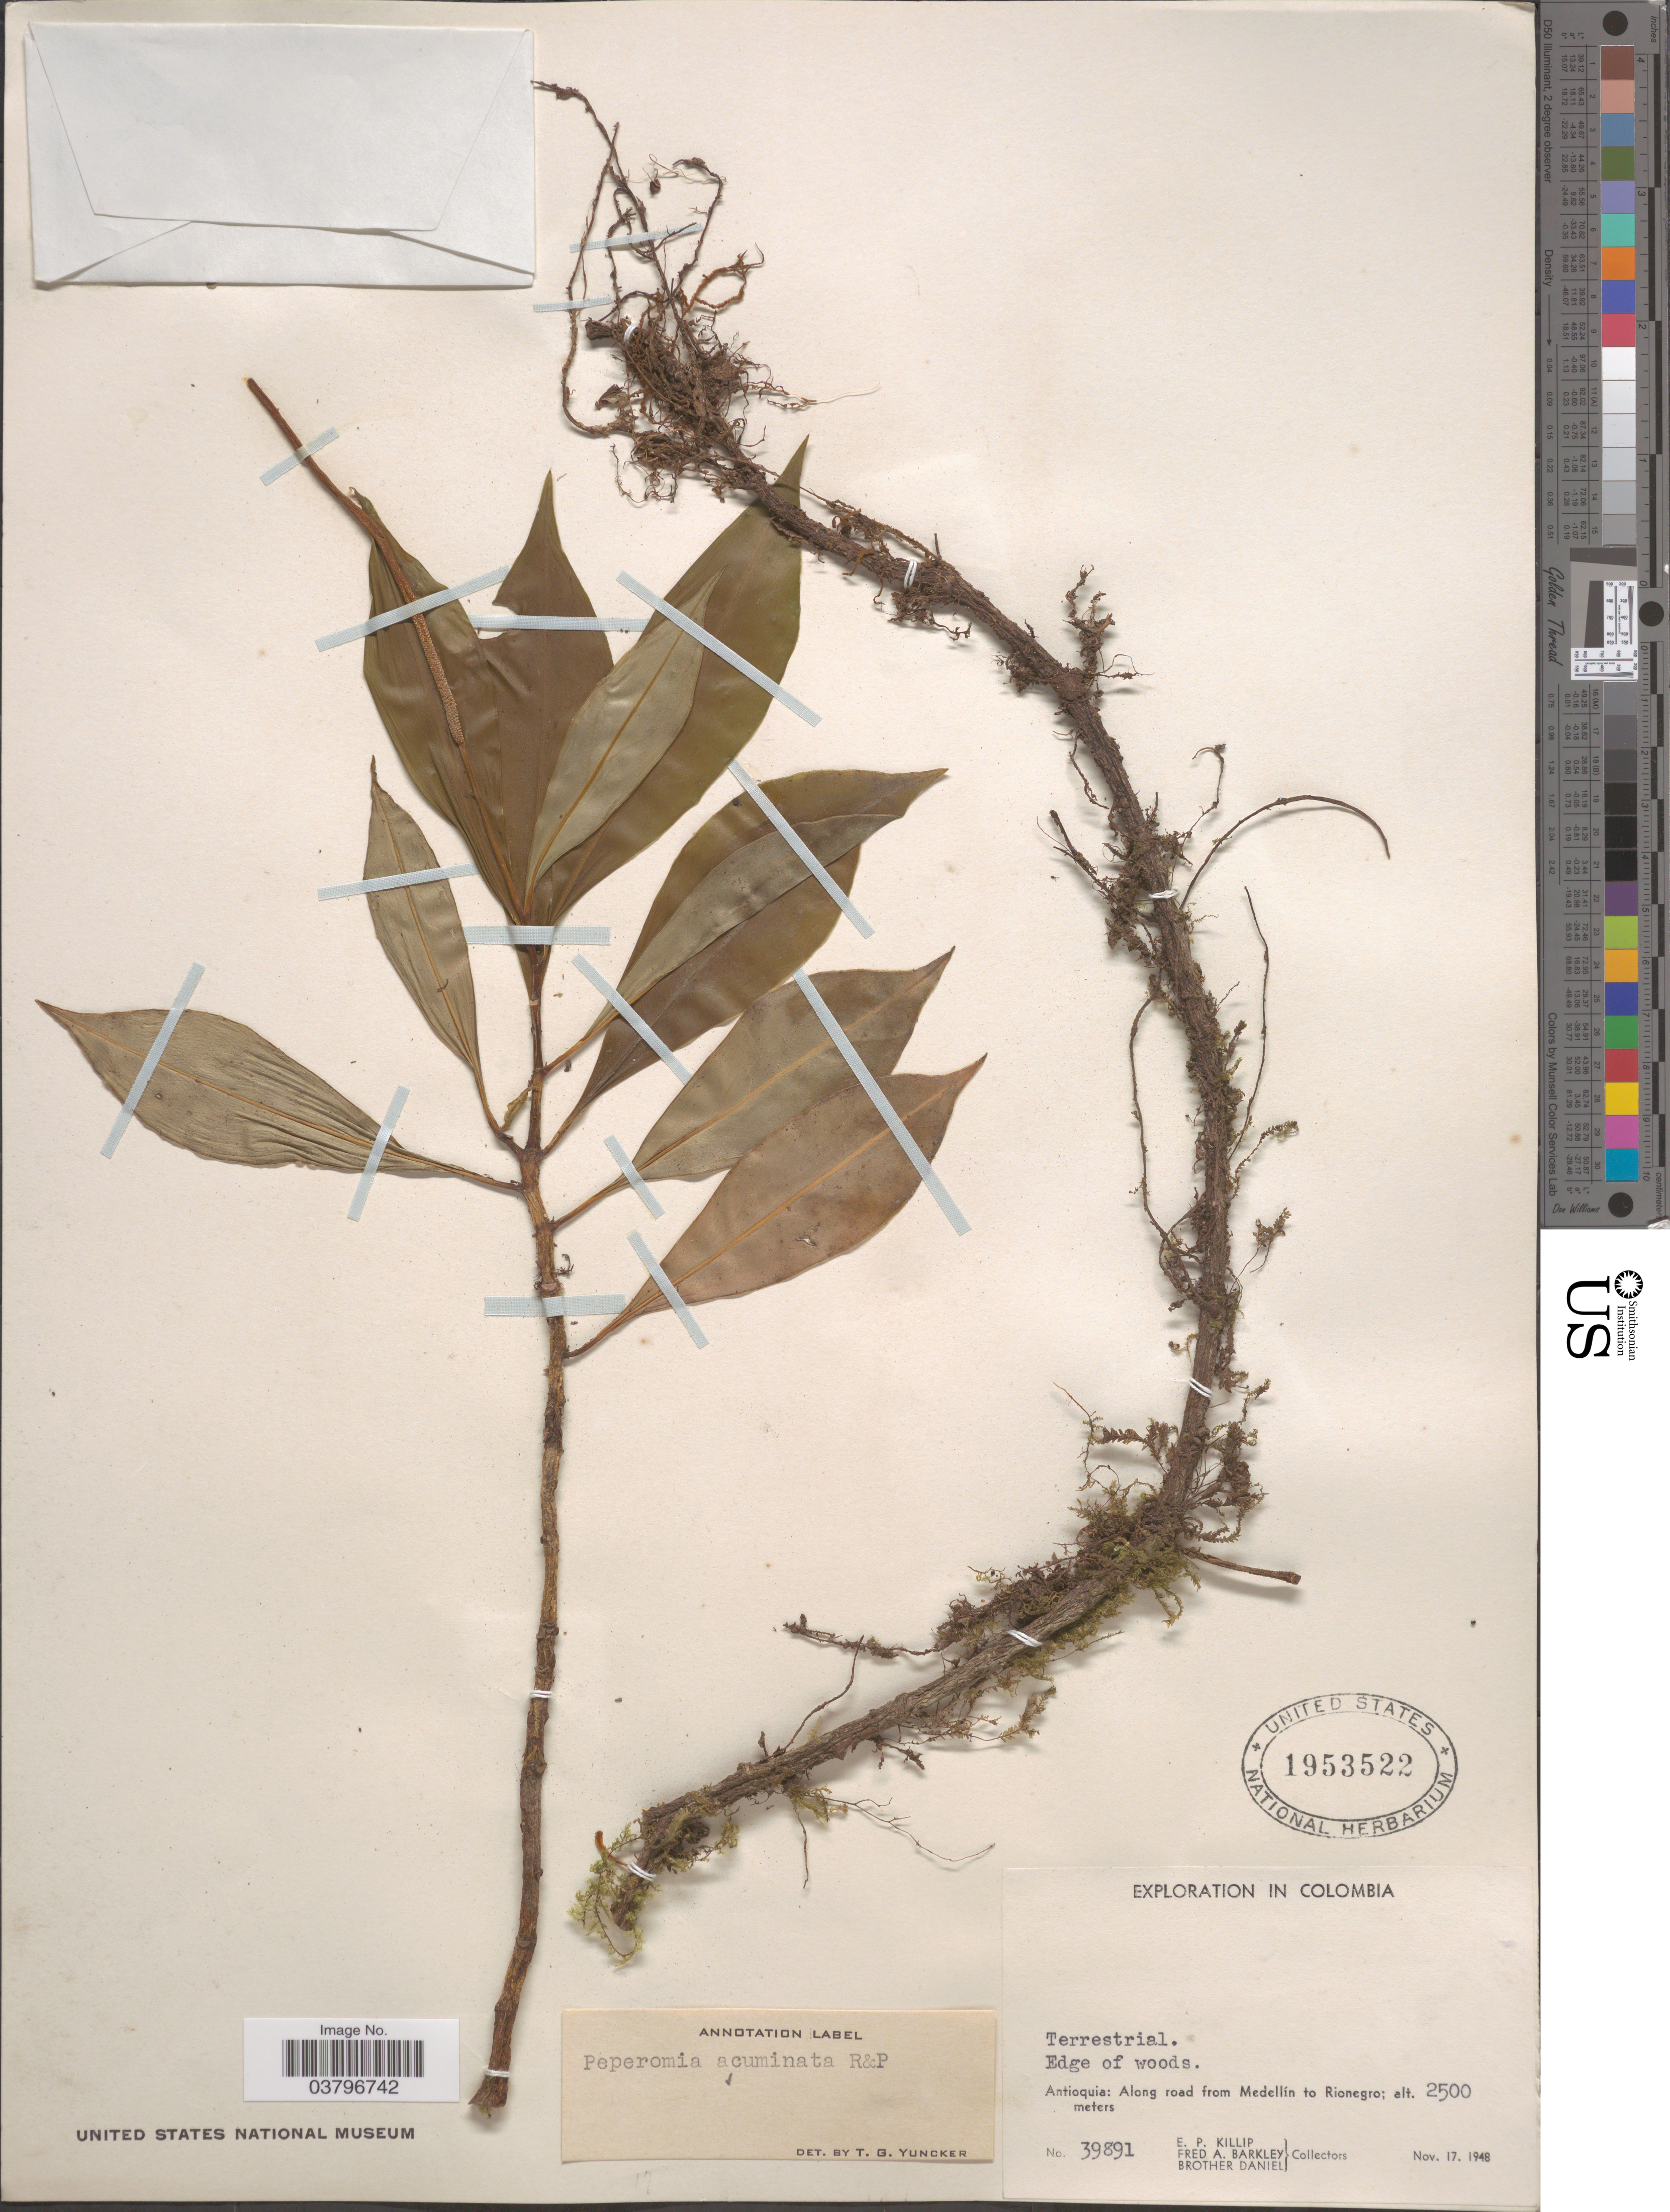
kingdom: Plantae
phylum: Tracheophyta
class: Magnoliopsida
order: Piperales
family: Piperaceae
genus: Peperomia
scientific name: Peperomia acuminata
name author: Ruiz & Pav.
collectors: E. P. Killip, F. A. Barkley & Bro. Daniel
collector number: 39891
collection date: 1948-11-17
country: Colombia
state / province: Antioquia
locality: Along road from Medellín to Rionegro.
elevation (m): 2500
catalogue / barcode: US 1953522